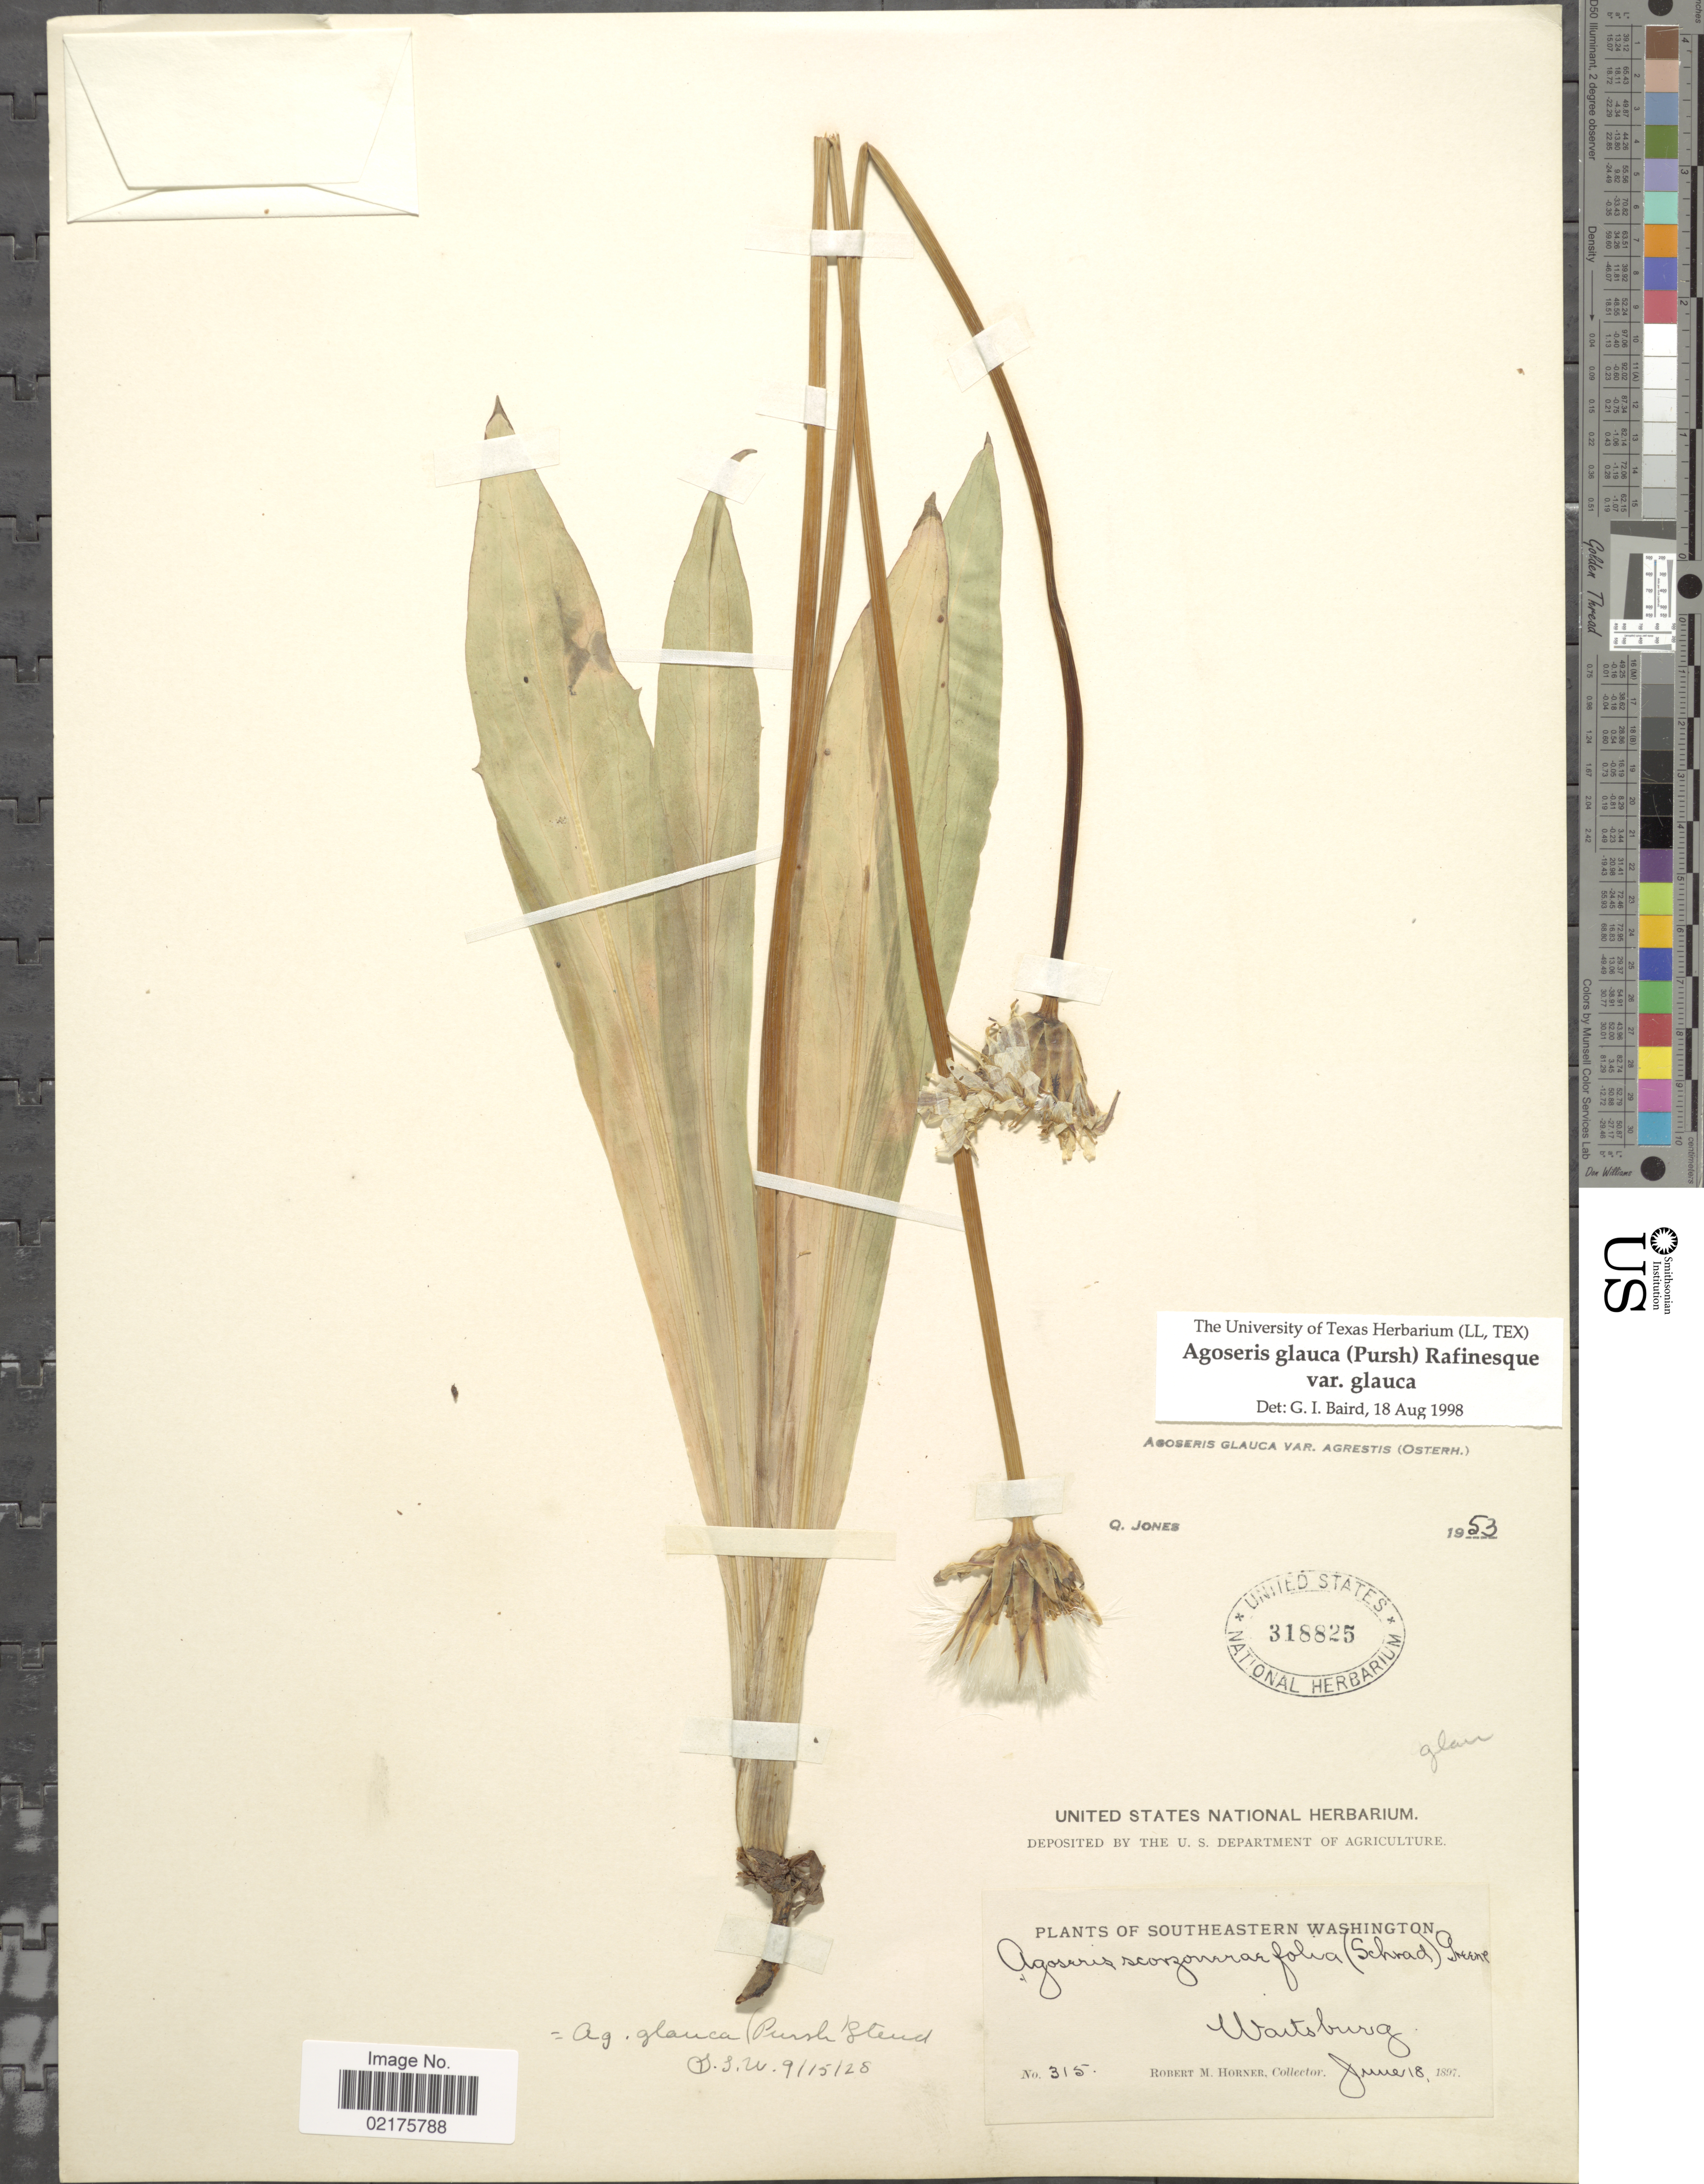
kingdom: Plantae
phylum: Tracheophyta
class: Magnoliopsida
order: Asterales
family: Asteraceae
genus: Agoseris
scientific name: Agoseris glauca var. glauca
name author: (Pursh) Raf.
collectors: R. Horner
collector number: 315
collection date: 1897-06-18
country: United States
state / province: Washington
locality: Southeastern Washington, Waitsburg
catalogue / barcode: US 318825